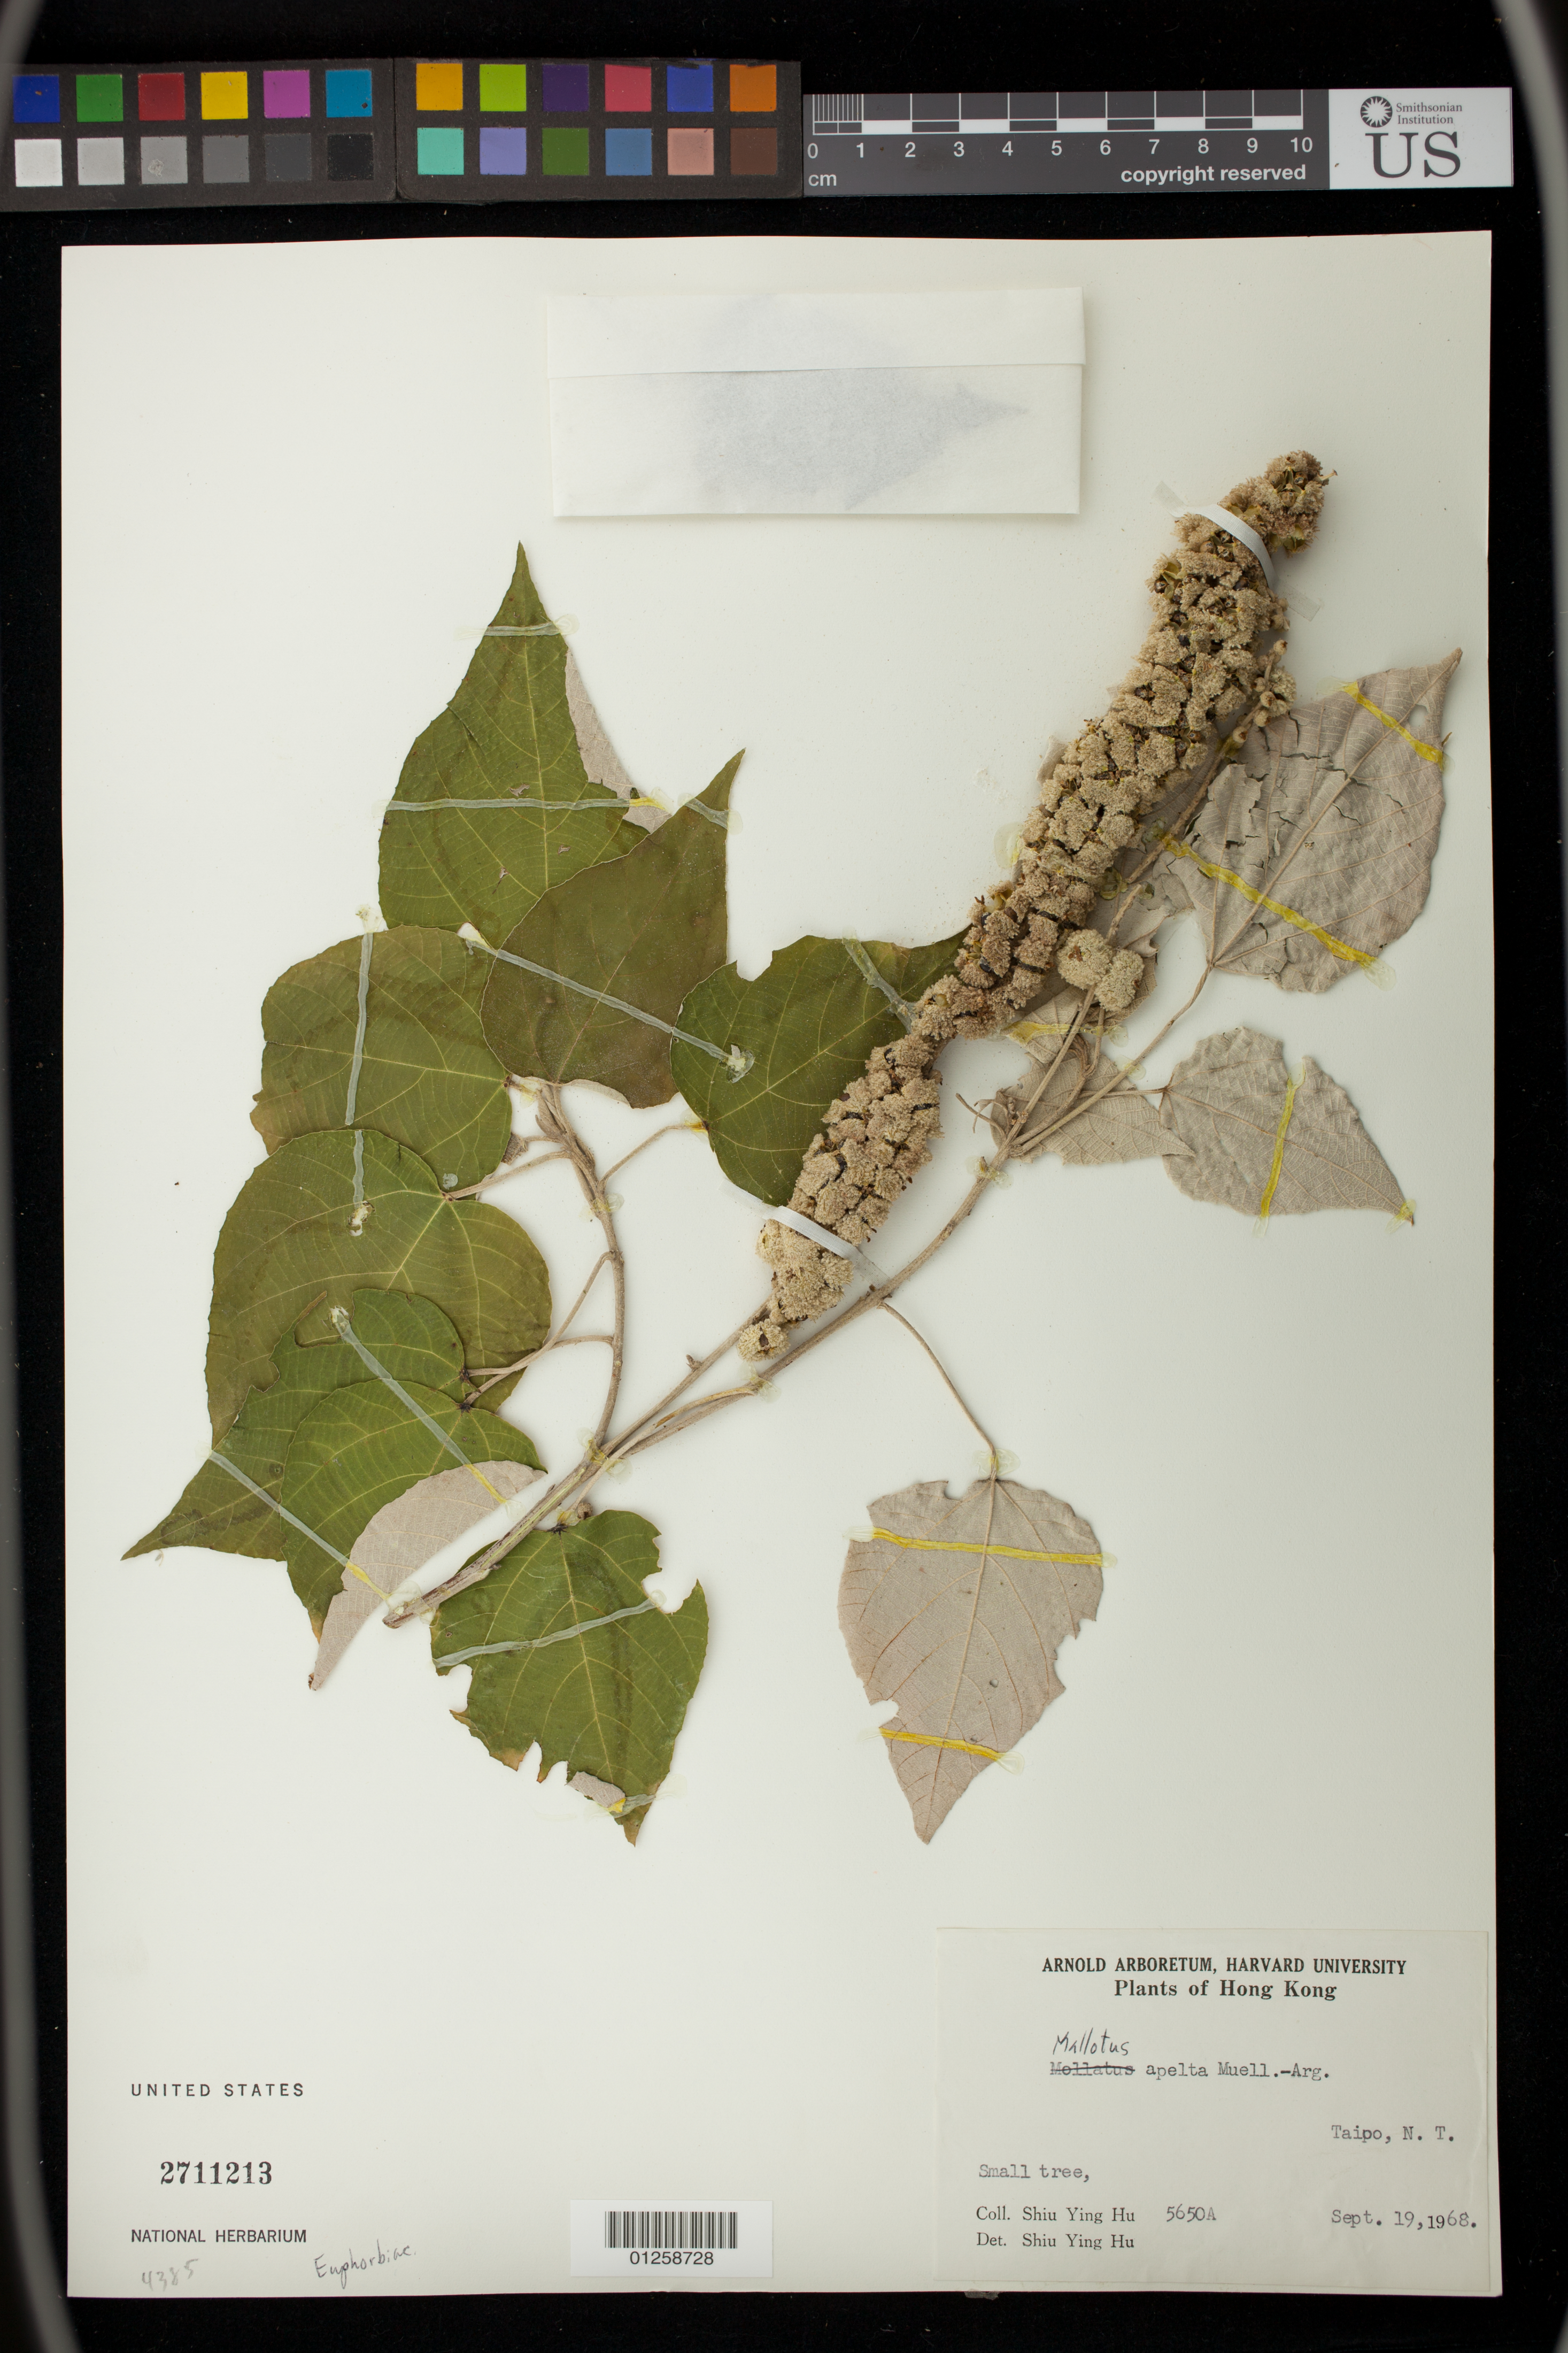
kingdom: Plantae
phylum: Tracheophyta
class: Magnoliopsida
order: Malpighiales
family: Euphorbiaceae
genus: Mallotus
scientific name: Mallotus apelta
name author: (Lour.) Müll. Arg.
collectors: S. Y. Hu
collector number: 5650A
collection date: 1968-09-19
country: China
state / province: Hong Kong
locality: Taipo, N.T. [New Territories]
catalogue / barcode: US 2711213